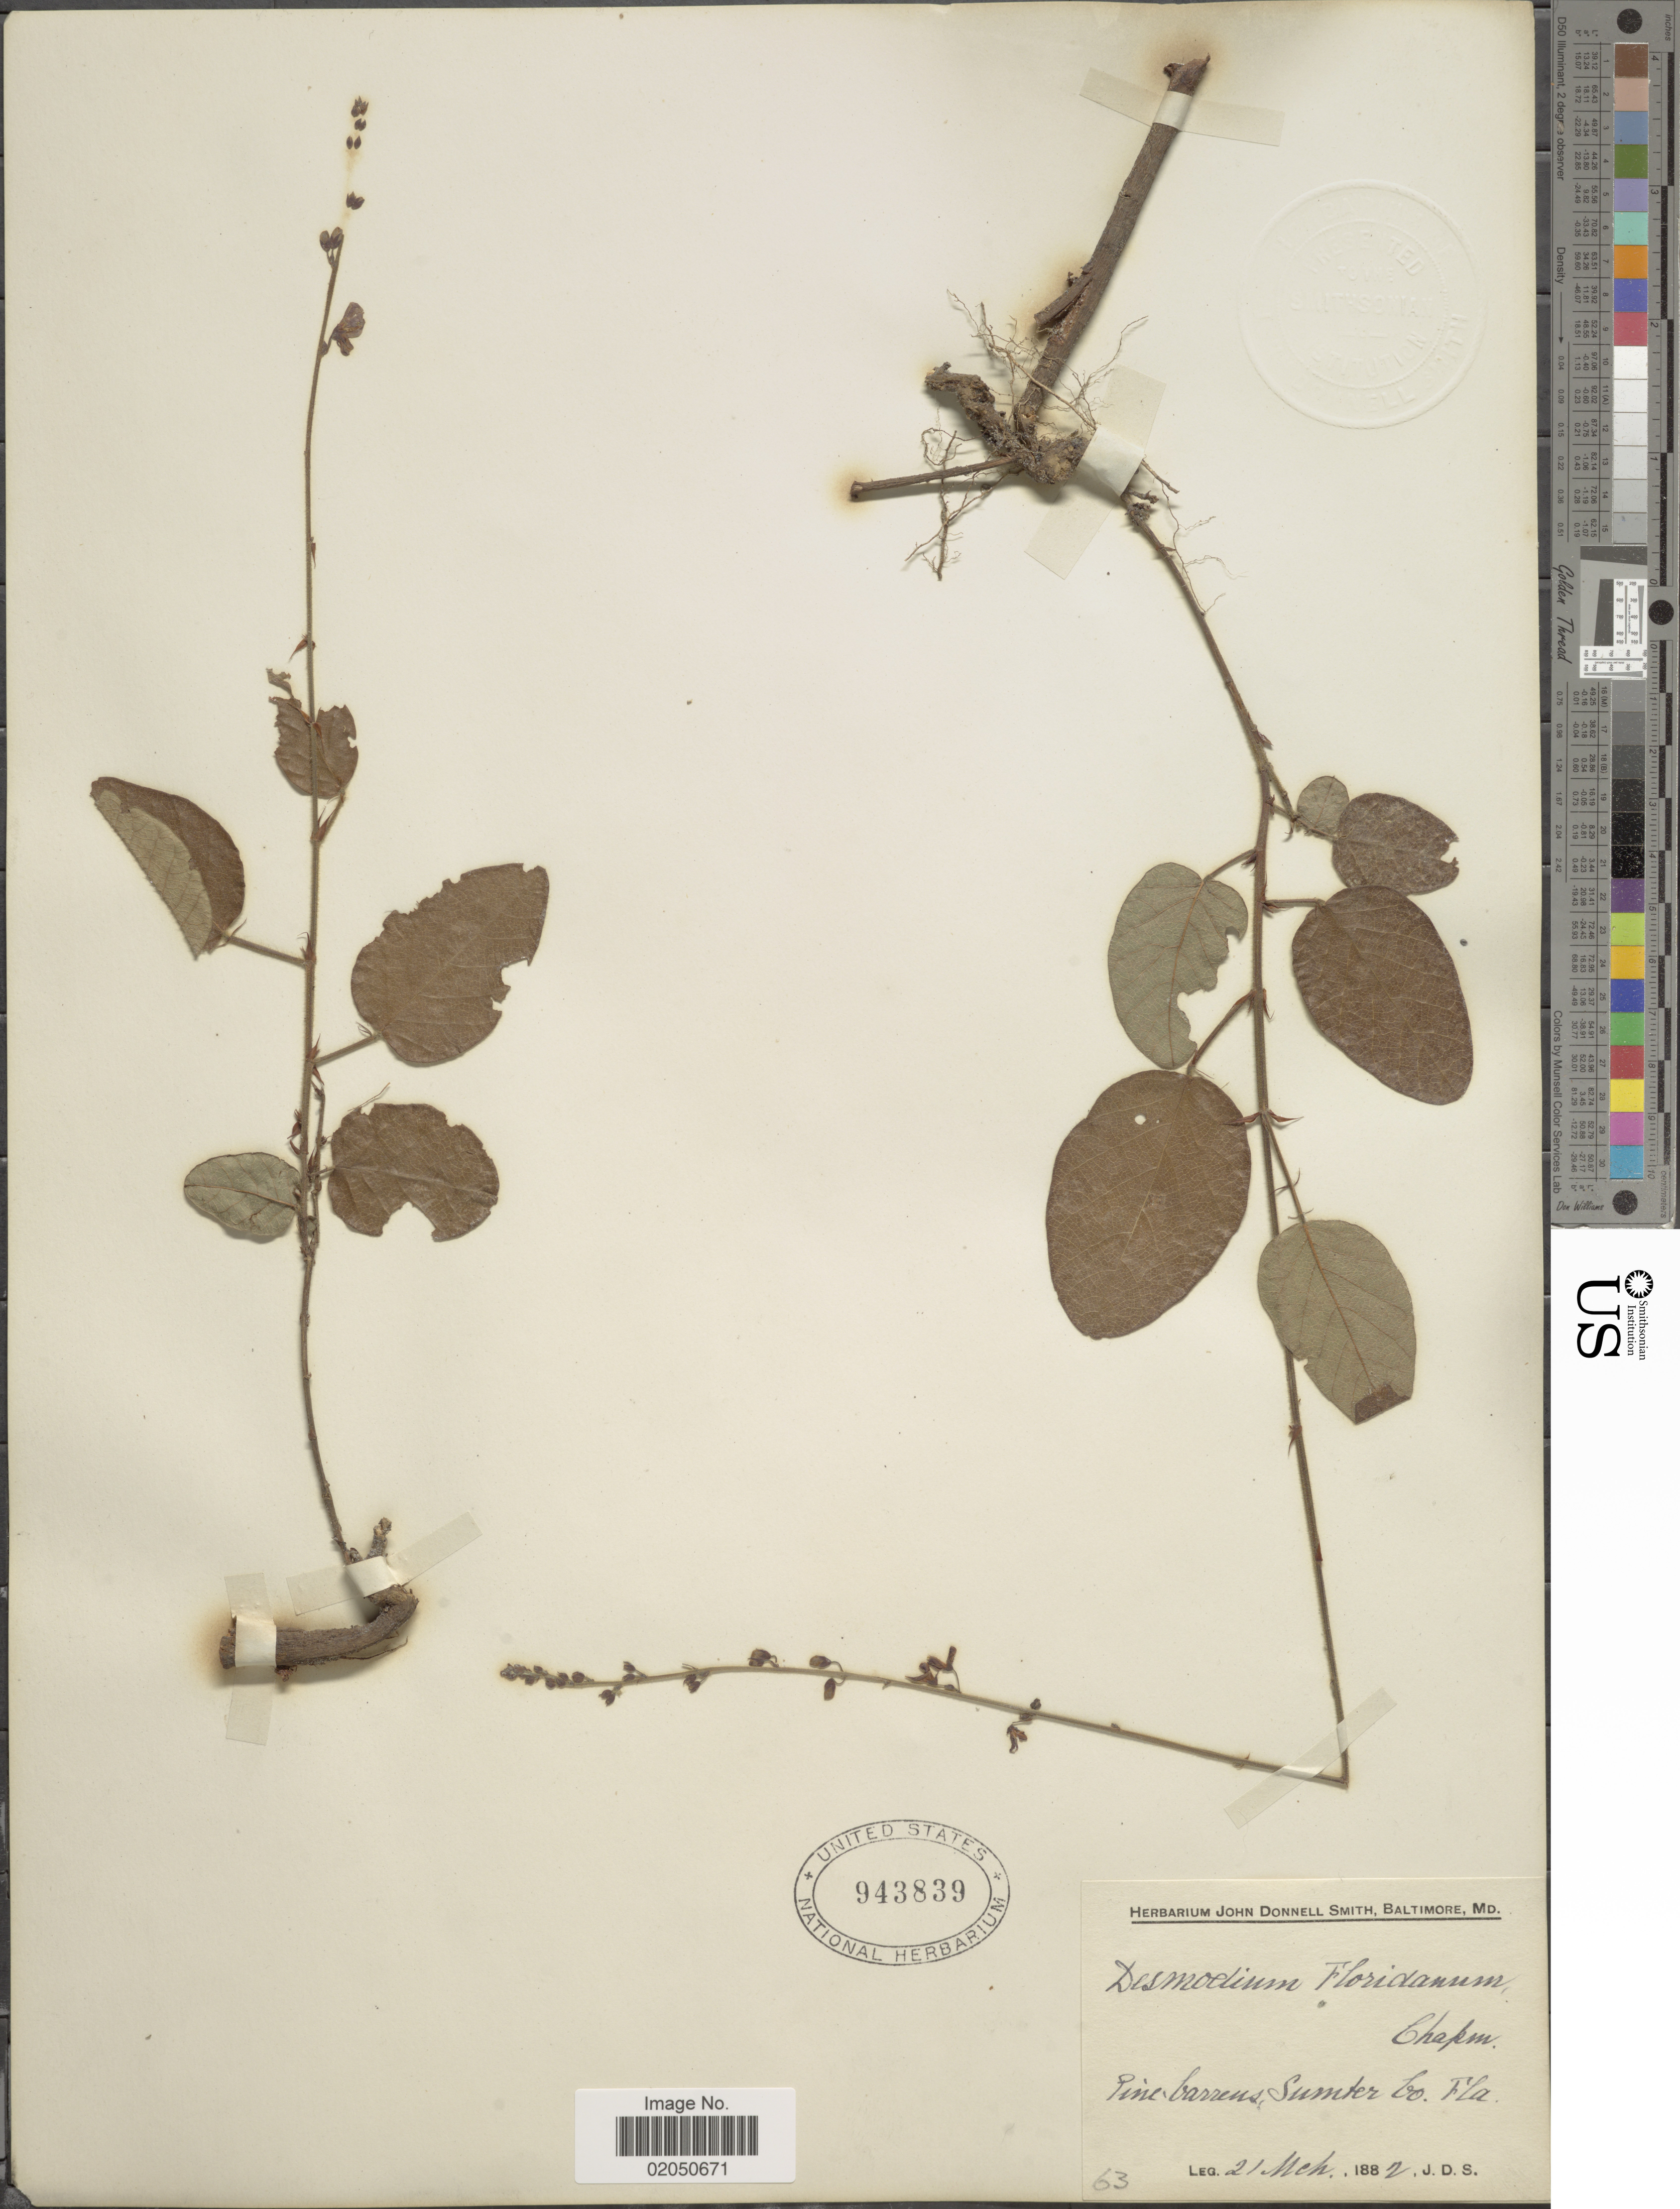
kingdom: Plantae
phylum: Tracheophyta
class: Magnoliopsida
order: Fabales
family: Fabaceae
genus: Desmodium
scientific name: Desmodium floridanum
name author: Chapm.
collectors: J. Donnell Smith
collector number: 63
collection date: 1882-03-21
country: United States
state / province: Florida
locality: Sumter Co.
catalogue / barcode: US 943839